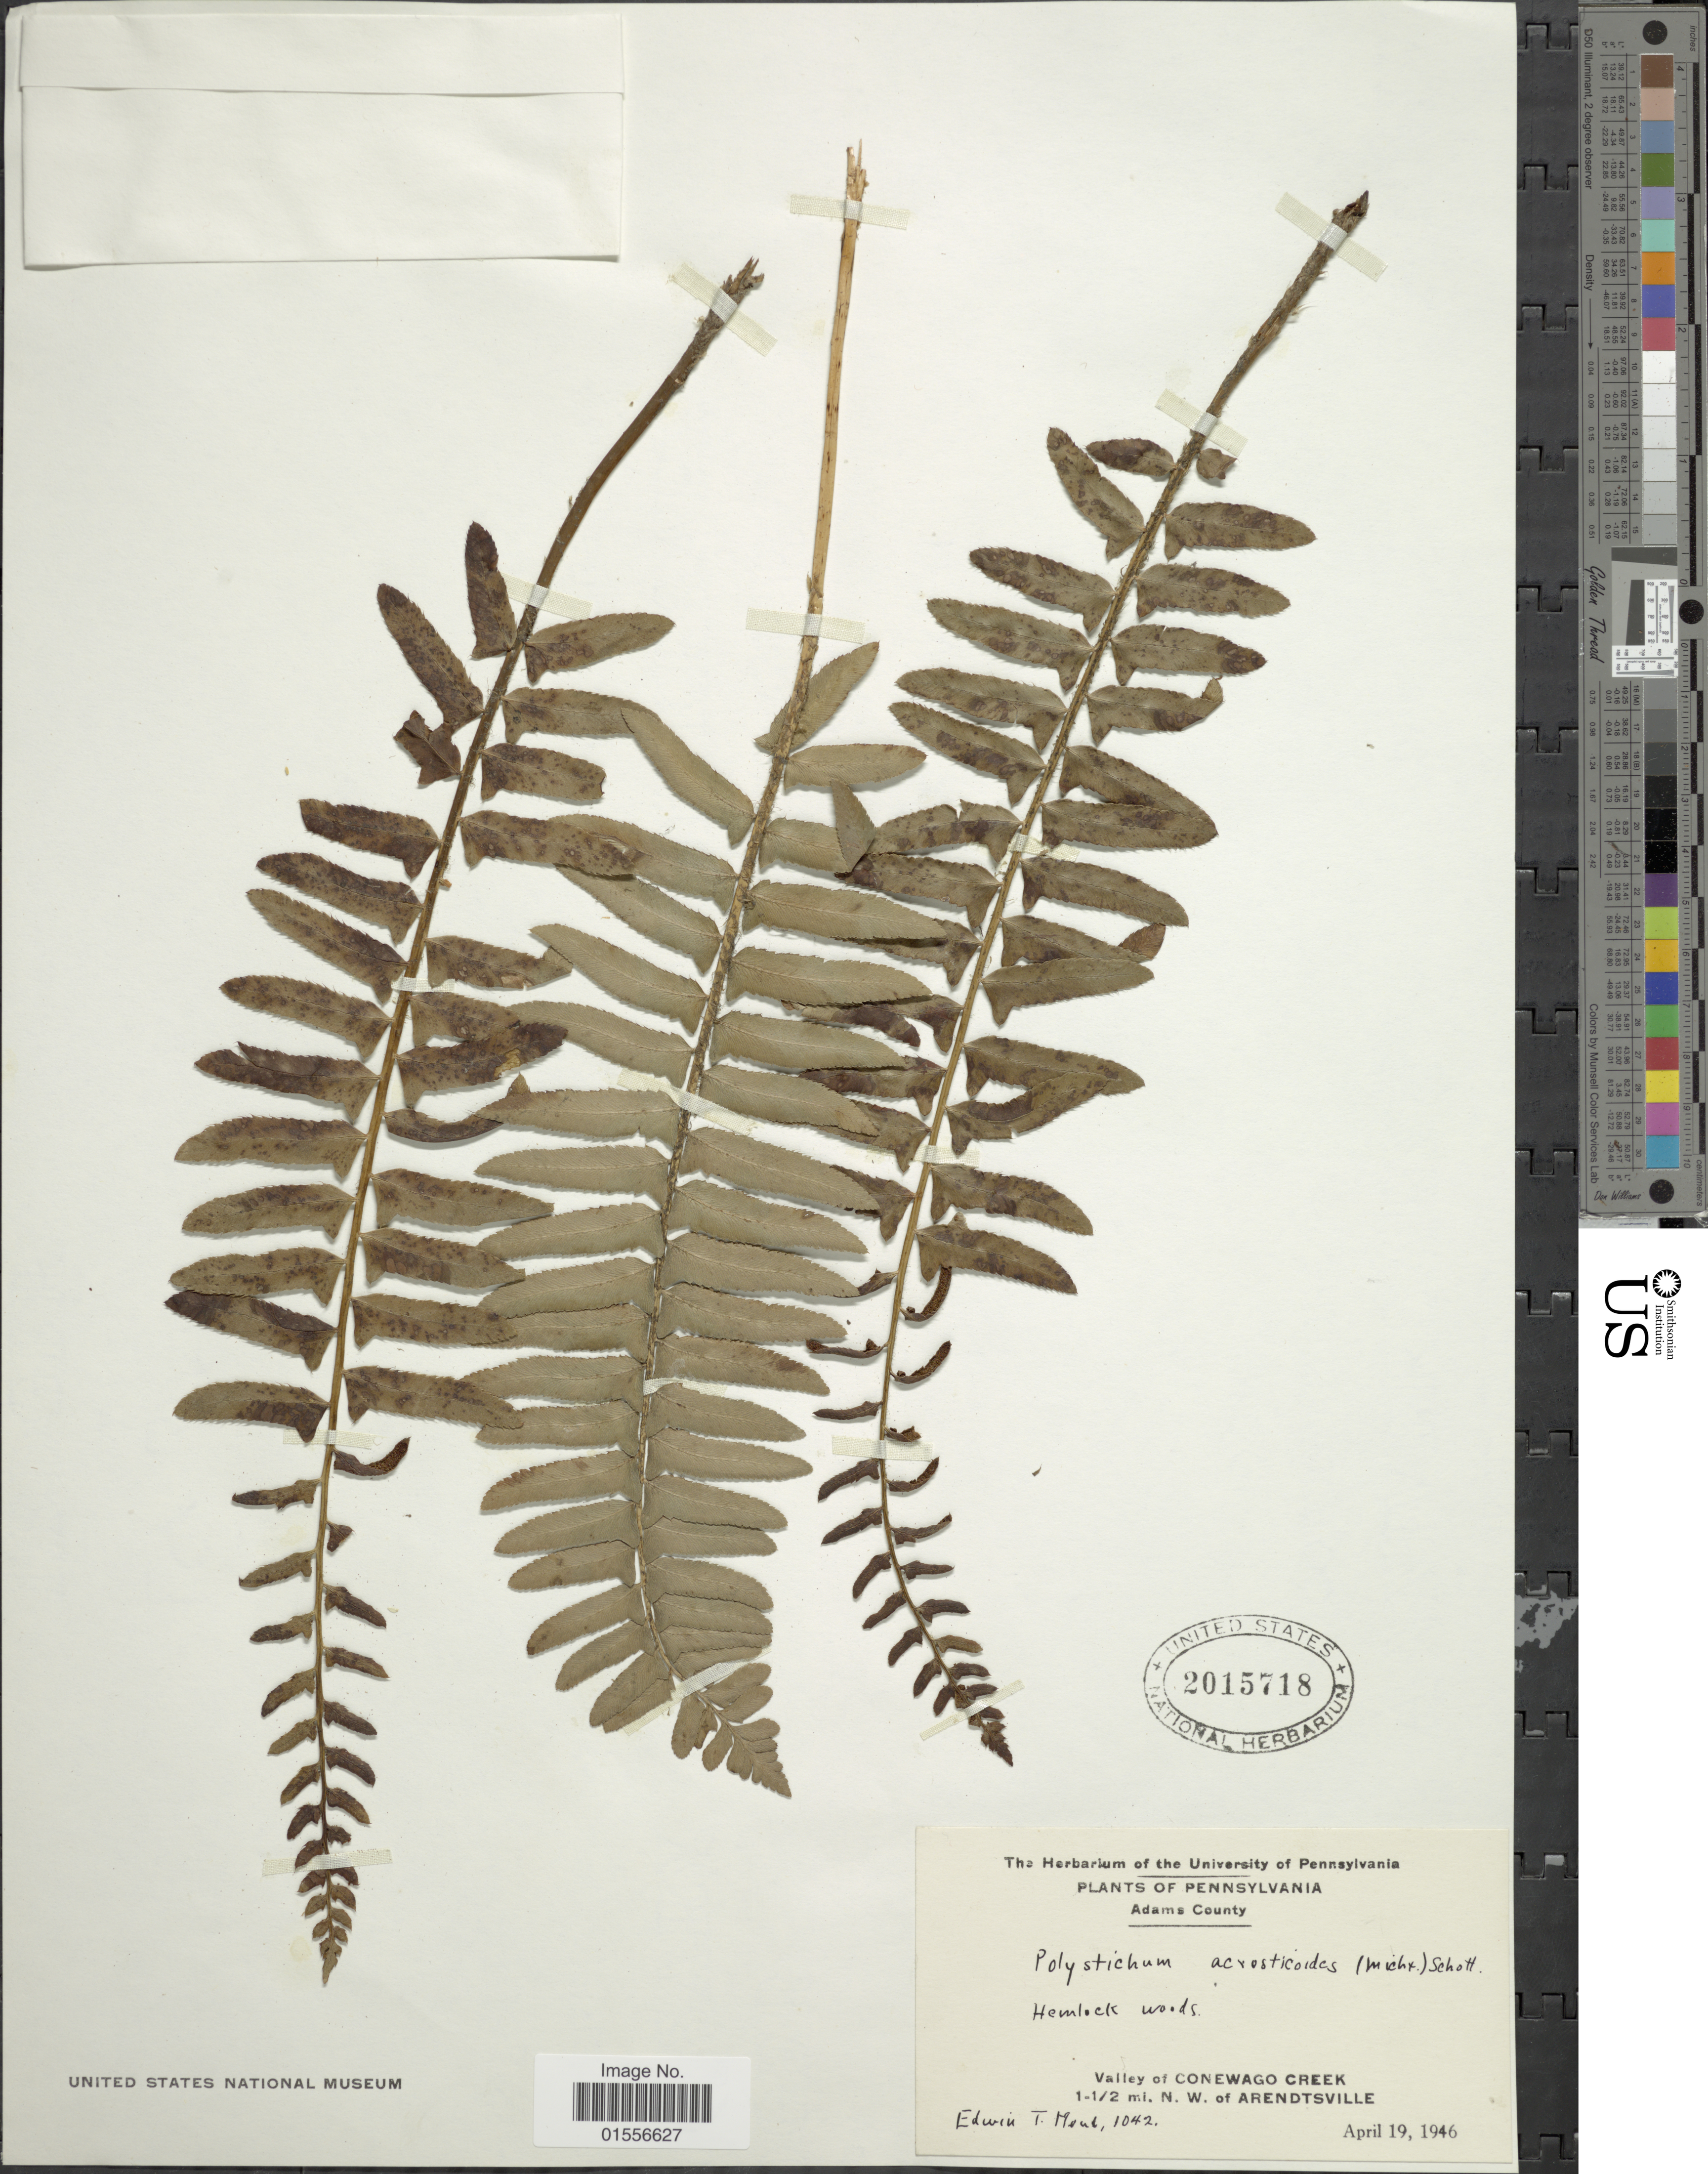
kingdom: Plantae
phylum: Tracheophyta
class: Polypodiopsida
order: Polypodiales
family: Dryopteridaceae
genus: Polystichum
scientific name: Polystichum acrostichoides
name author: (Michx.) Schott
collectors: E. Houk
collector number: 1042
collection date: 1946-04-19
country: United States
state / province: Pennsylvania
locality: Adams County, Valley of Conewago Creek, 1-1/2 mi. N. W. of Arendtsville.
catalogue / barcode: US 2015718